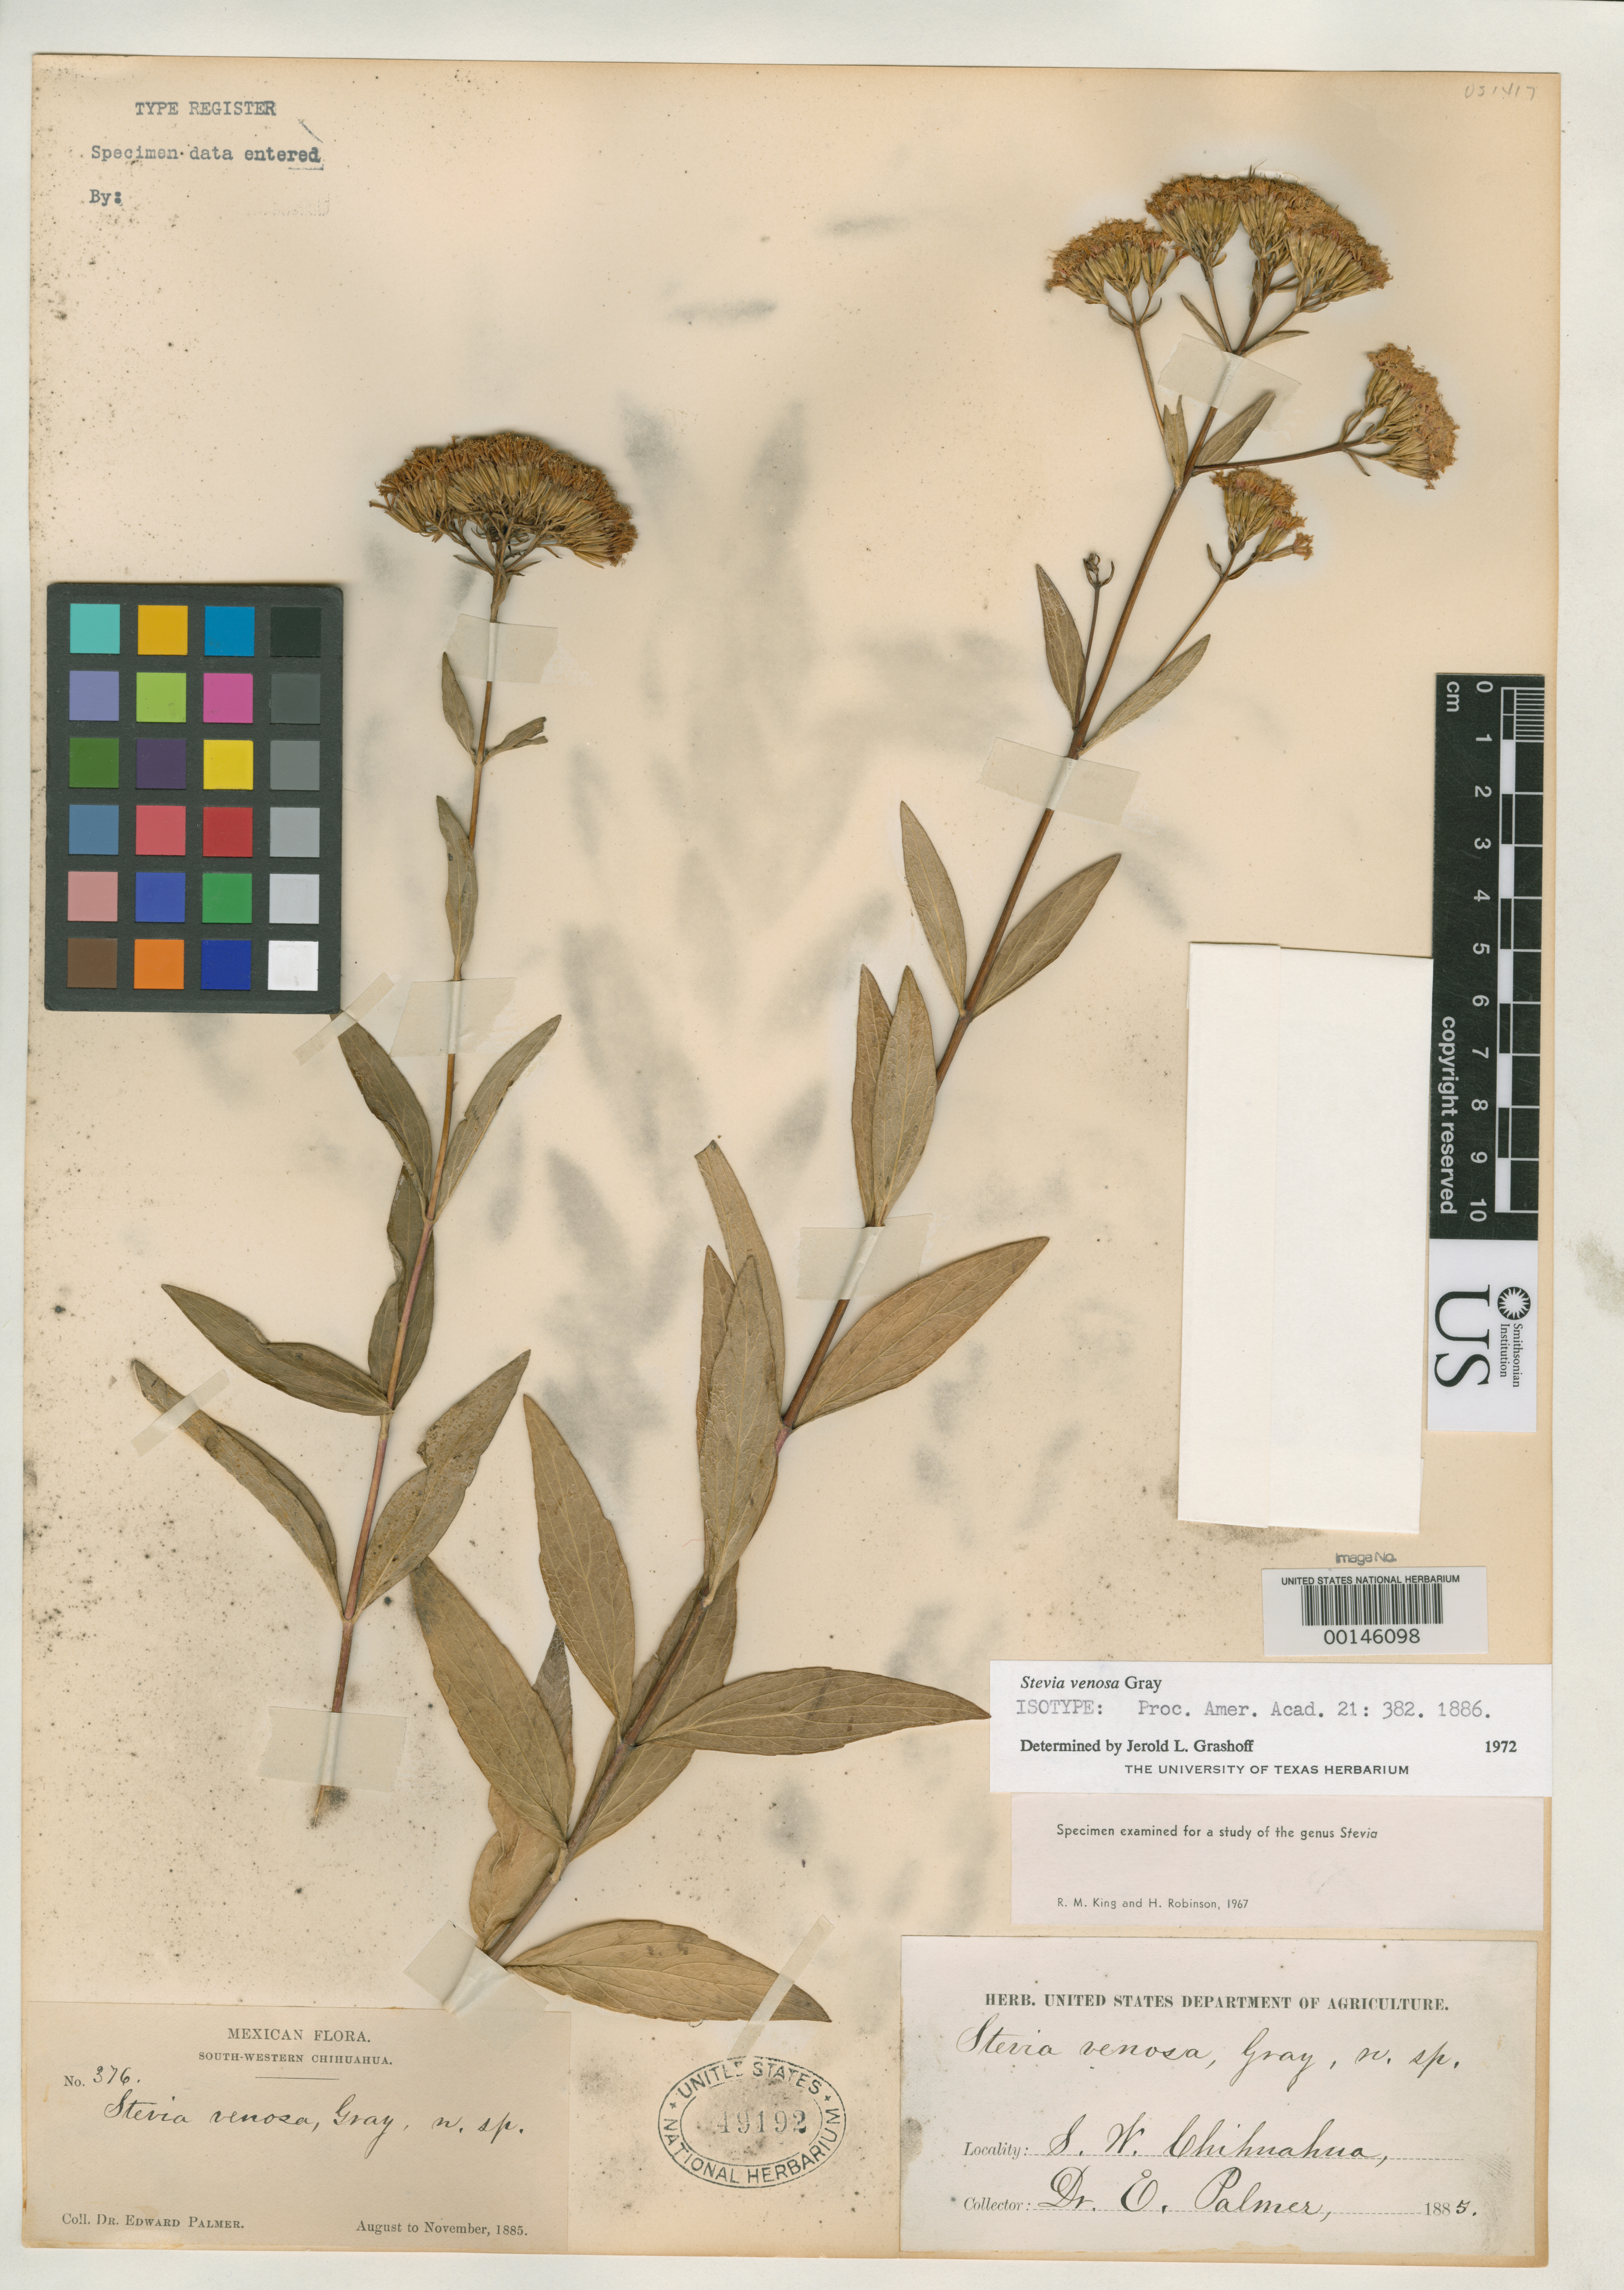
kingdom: Plantae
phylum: Tracheophyta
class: Magnoliopsida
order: Asterales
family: Asteraceae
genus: Stevia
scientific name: Stevia venosa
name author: A. Gray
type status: Isotype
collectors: E. Palmer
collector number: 376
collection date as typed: Aug 1885 to -- Nov 1885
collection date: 1885-08/1885-11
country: Mexico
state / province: Chihuahua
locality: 150 miles N of Batopilas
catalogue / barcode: US 49192